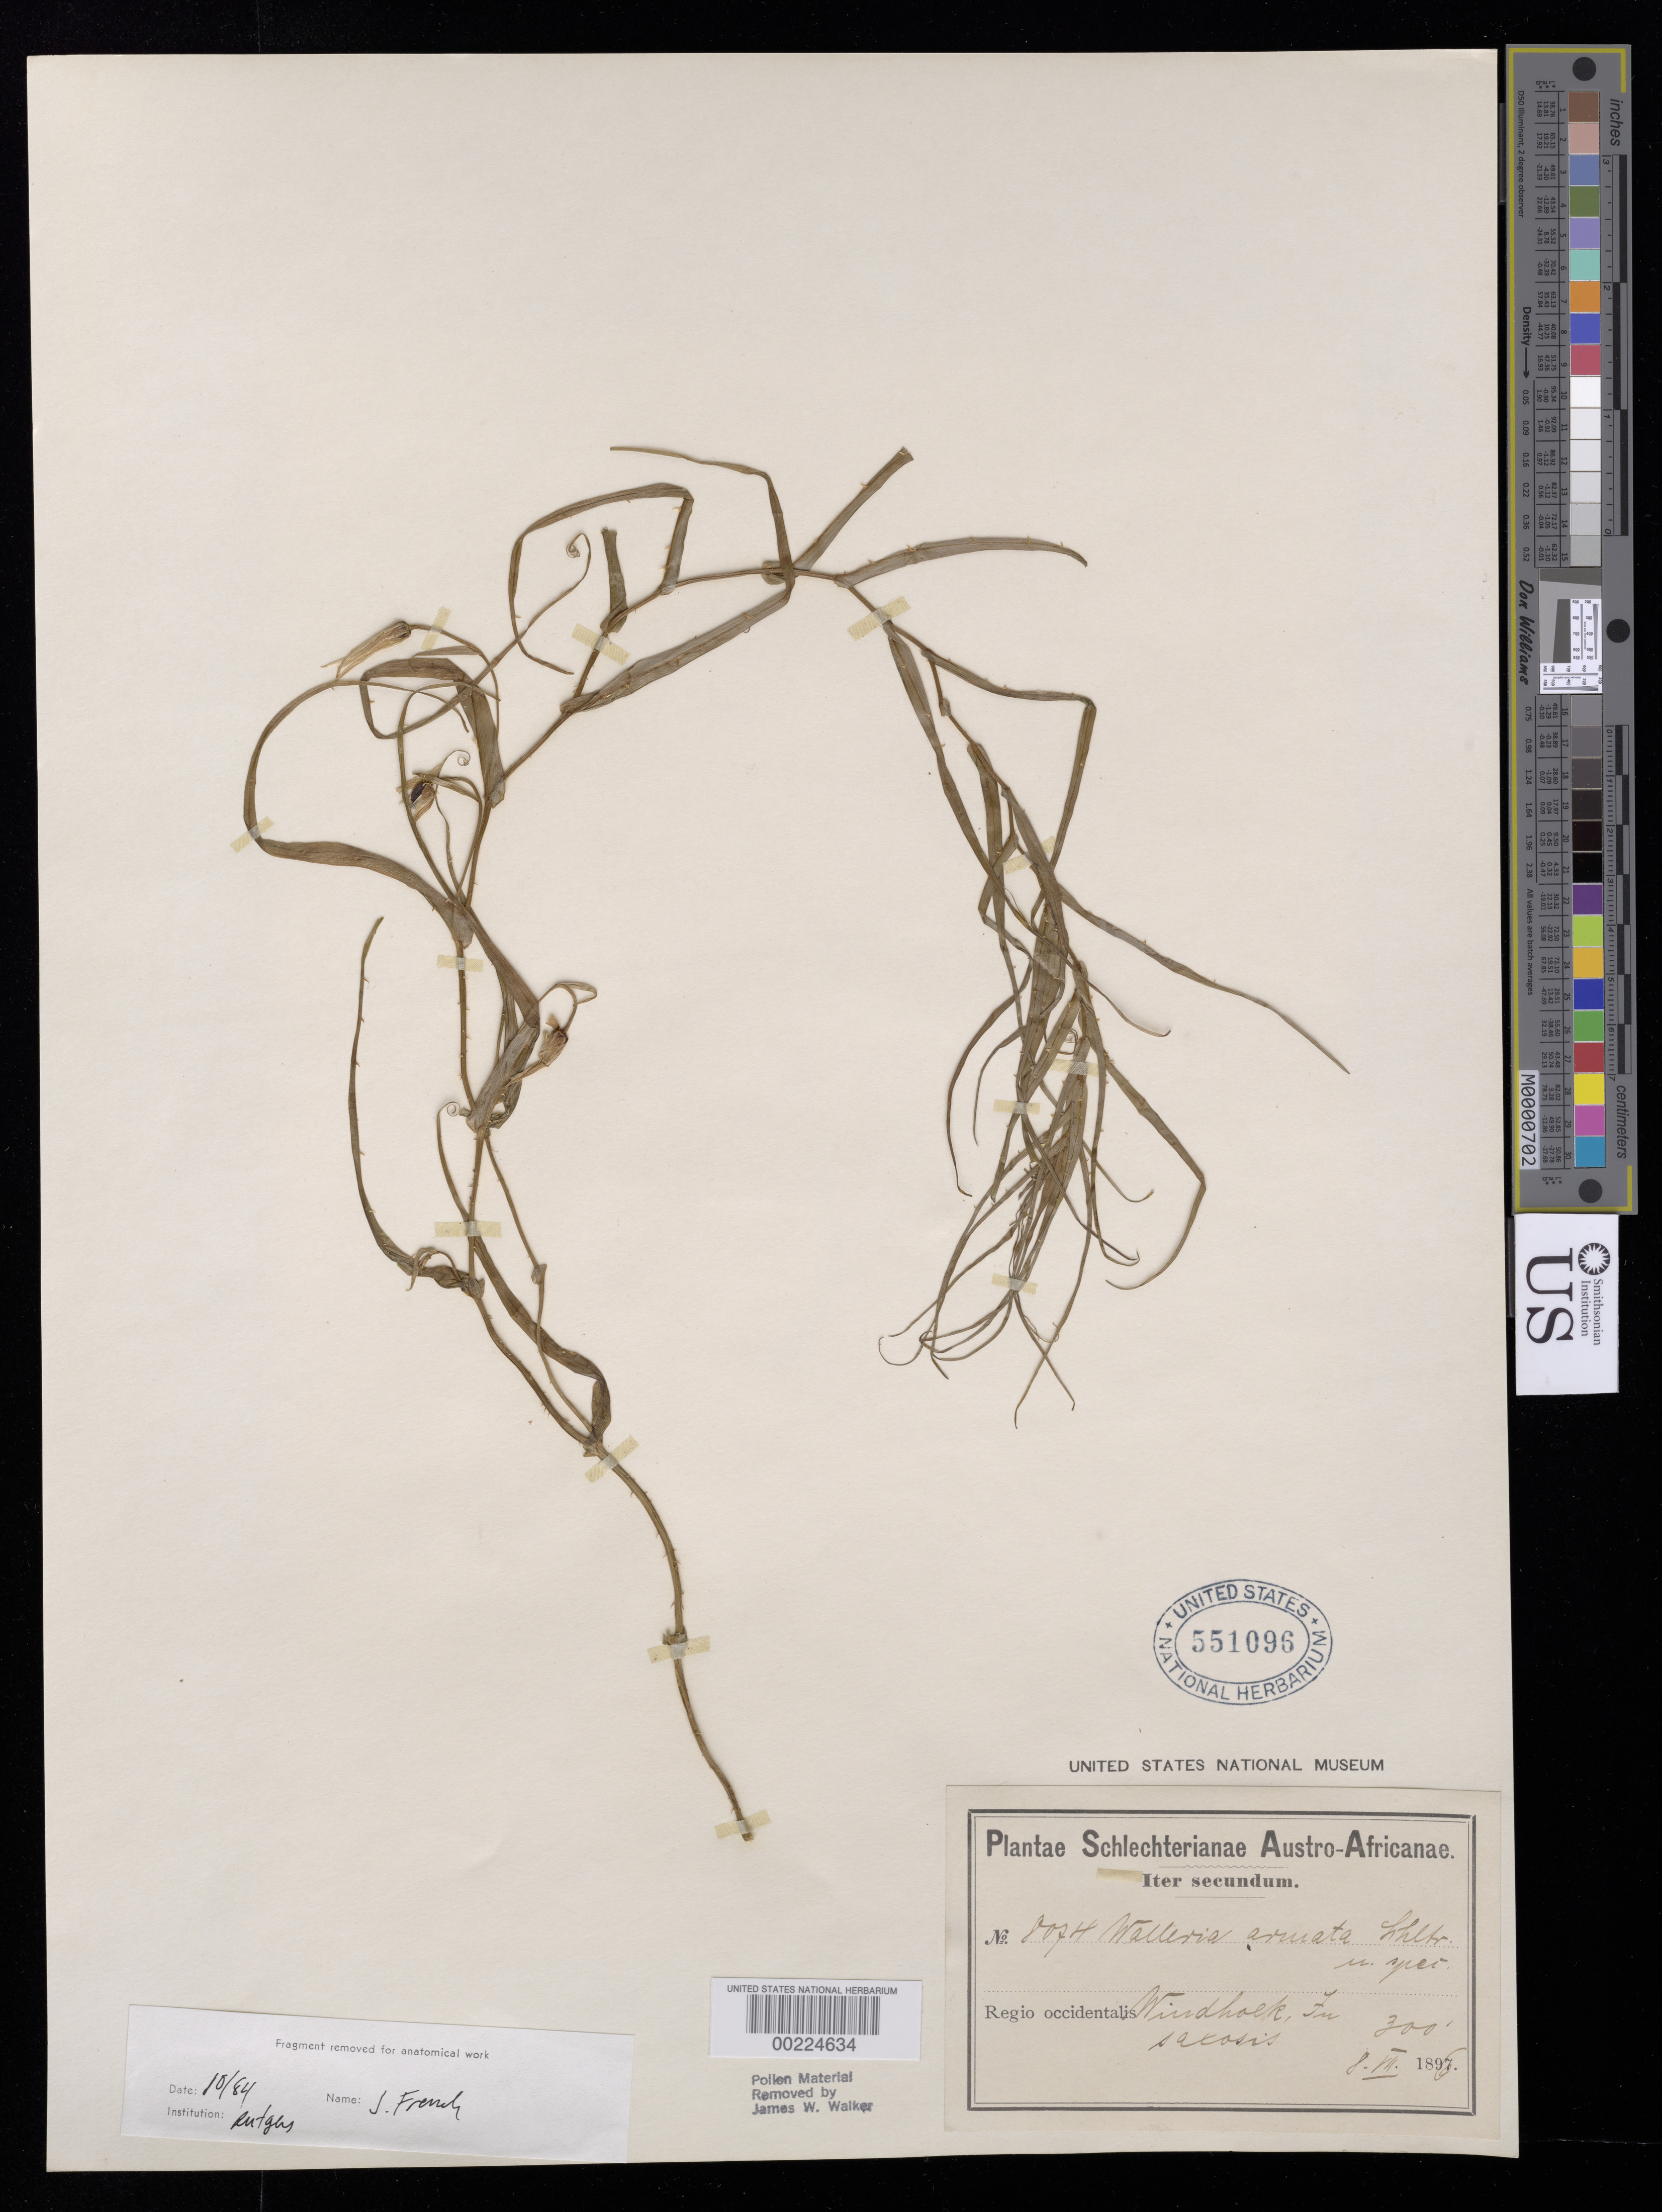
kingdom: Plantae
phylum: Tracheophyta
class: Liliopsida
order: Asparagales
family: Tecophilaeaceae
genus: Walleria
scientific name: Walleria armata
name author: Schltr. & K. Krause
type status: Type Collection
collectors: M. Schlechter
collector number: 8074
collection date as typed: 08 Jul 1896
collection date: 1896-07-08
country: South Africa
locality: Windhoek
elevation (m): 91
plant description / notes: Protologue (mis) cites collection number as 2074; all other data cited in protologue match this specimen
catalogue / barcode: US 551096